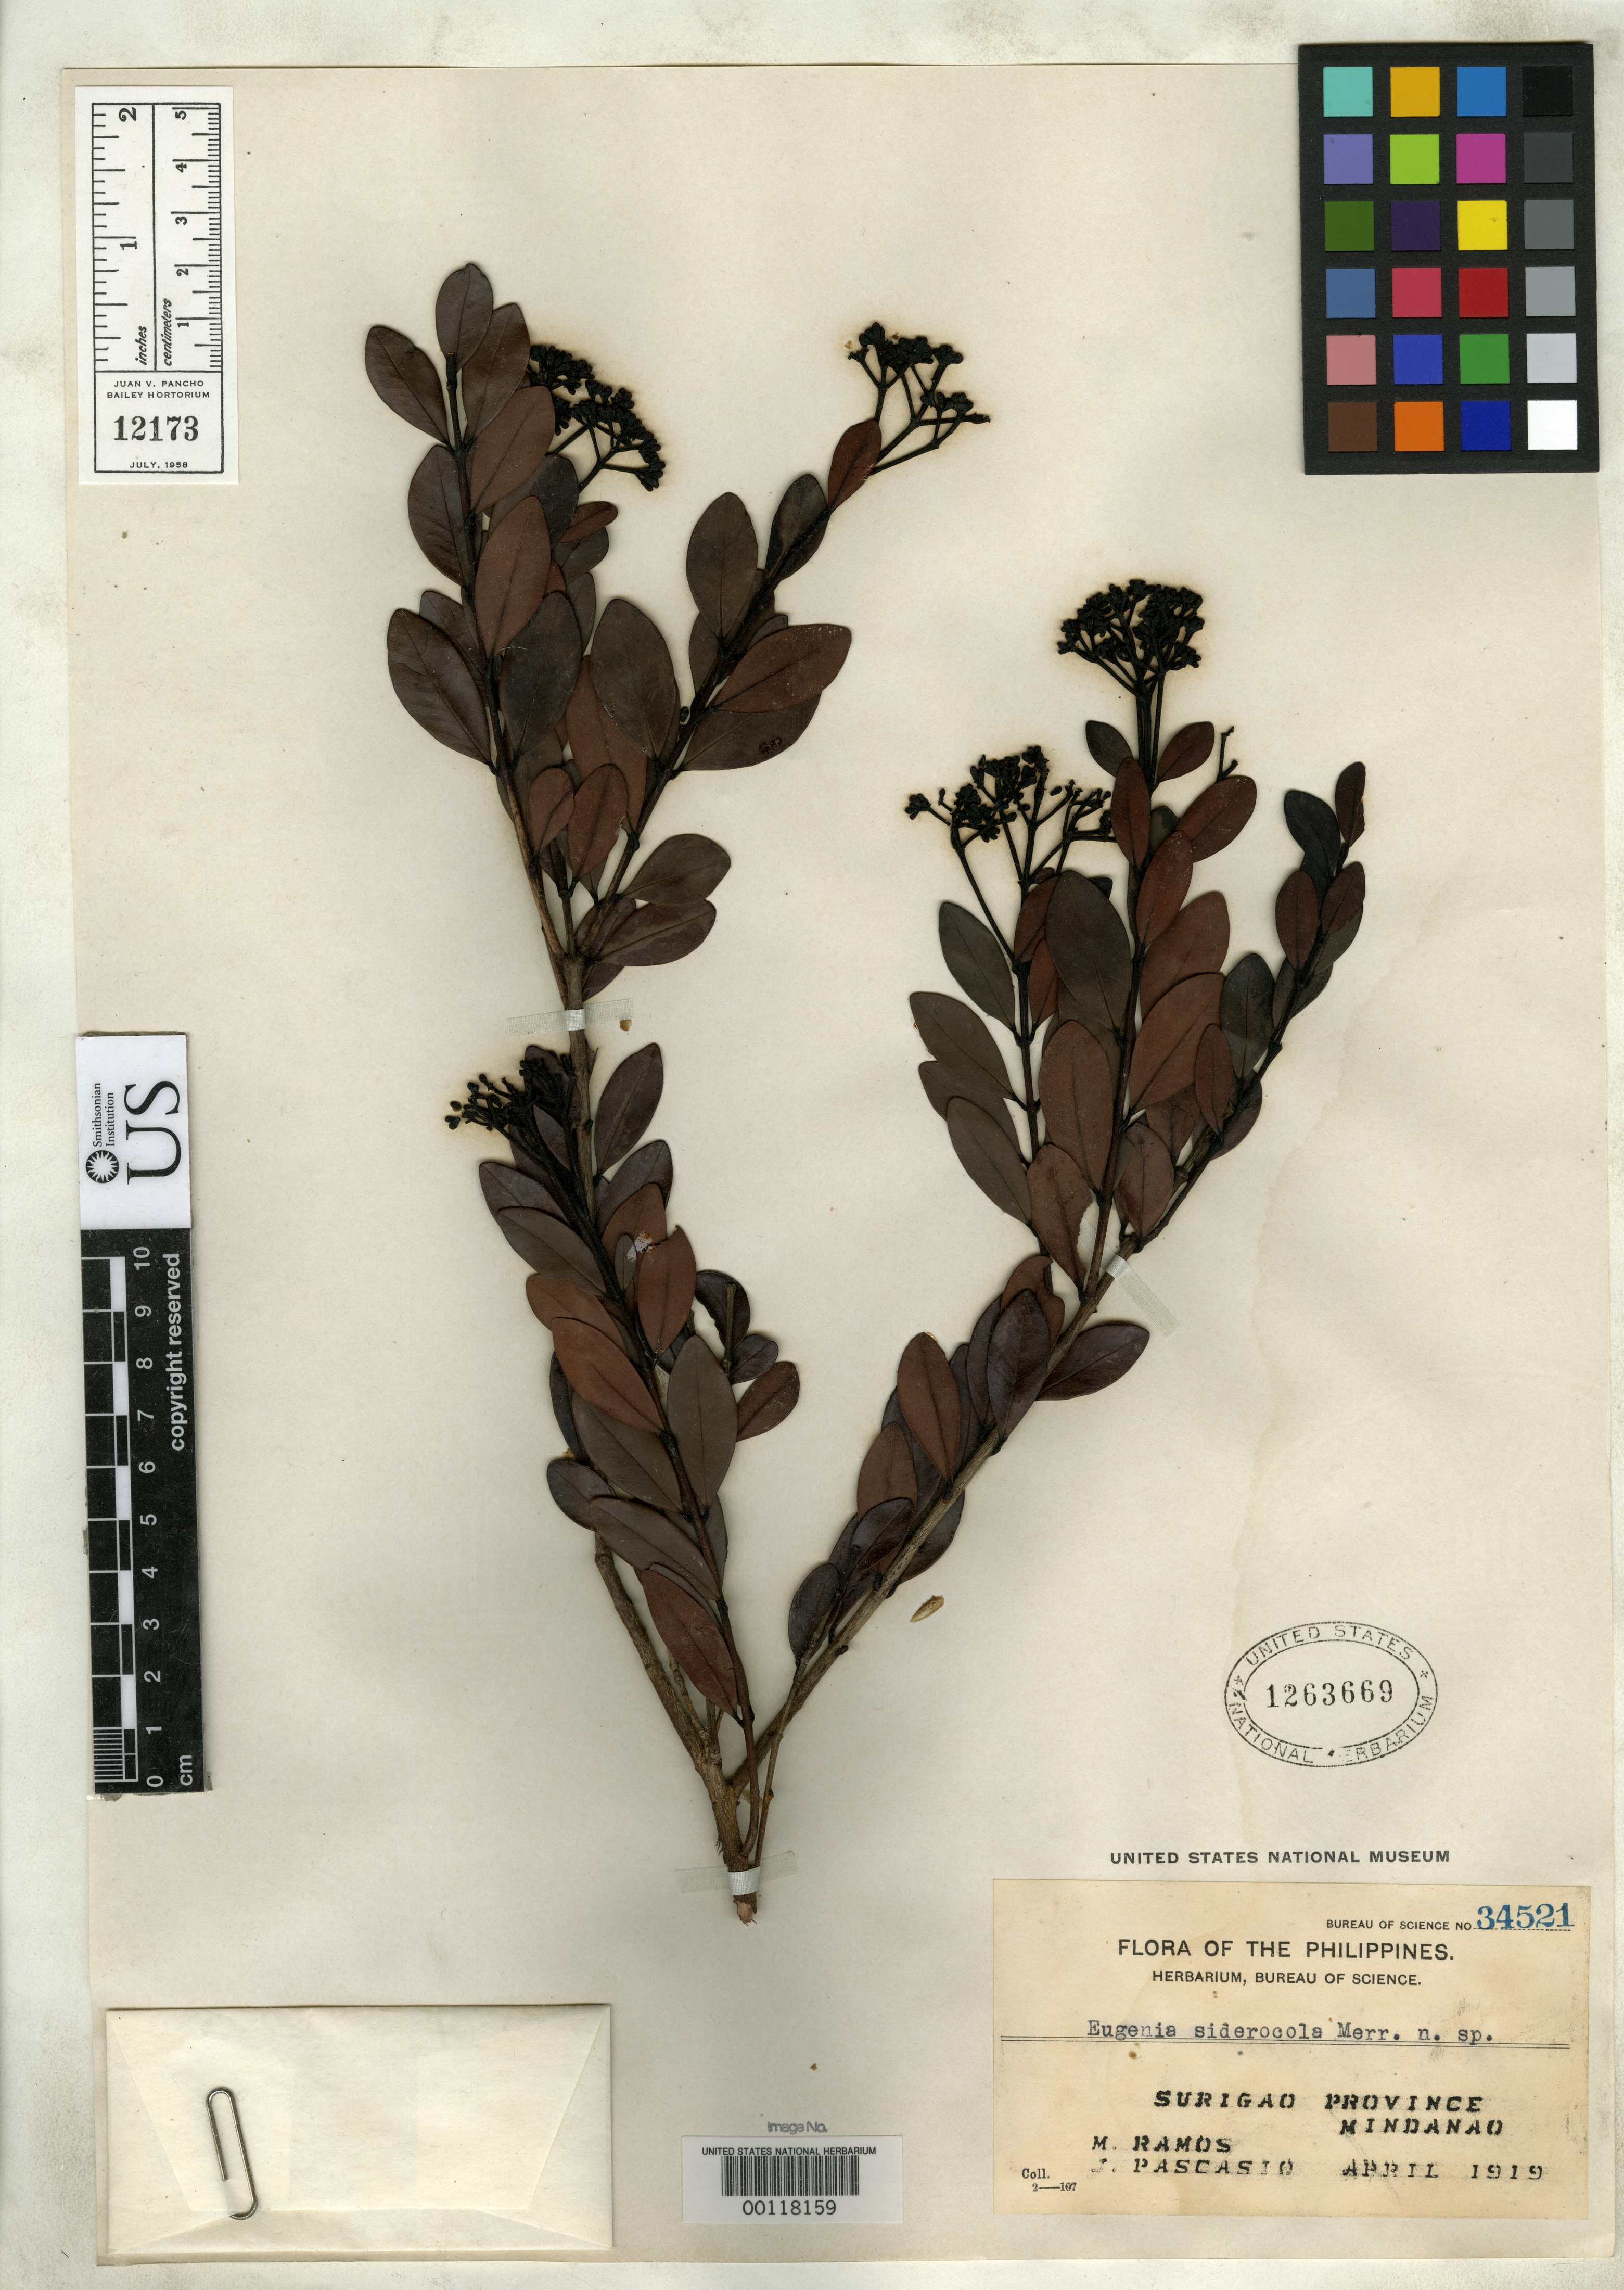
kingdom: Plantae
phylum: Tracheophyta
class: Magnoliopsida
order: Myrtales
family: Myrtaceae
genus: Eugenia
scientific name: Eugenia siderocola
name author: Merr.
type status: Isotype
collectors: M. Ramos & J. Pascasio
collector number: Bur. Sci. 34521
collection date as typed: Jun 1919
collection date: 1919-06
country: Philippines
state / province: Caraga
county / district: Surigao del Norte / Surigao del Sur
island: Mindanao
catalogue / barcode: US 1263669